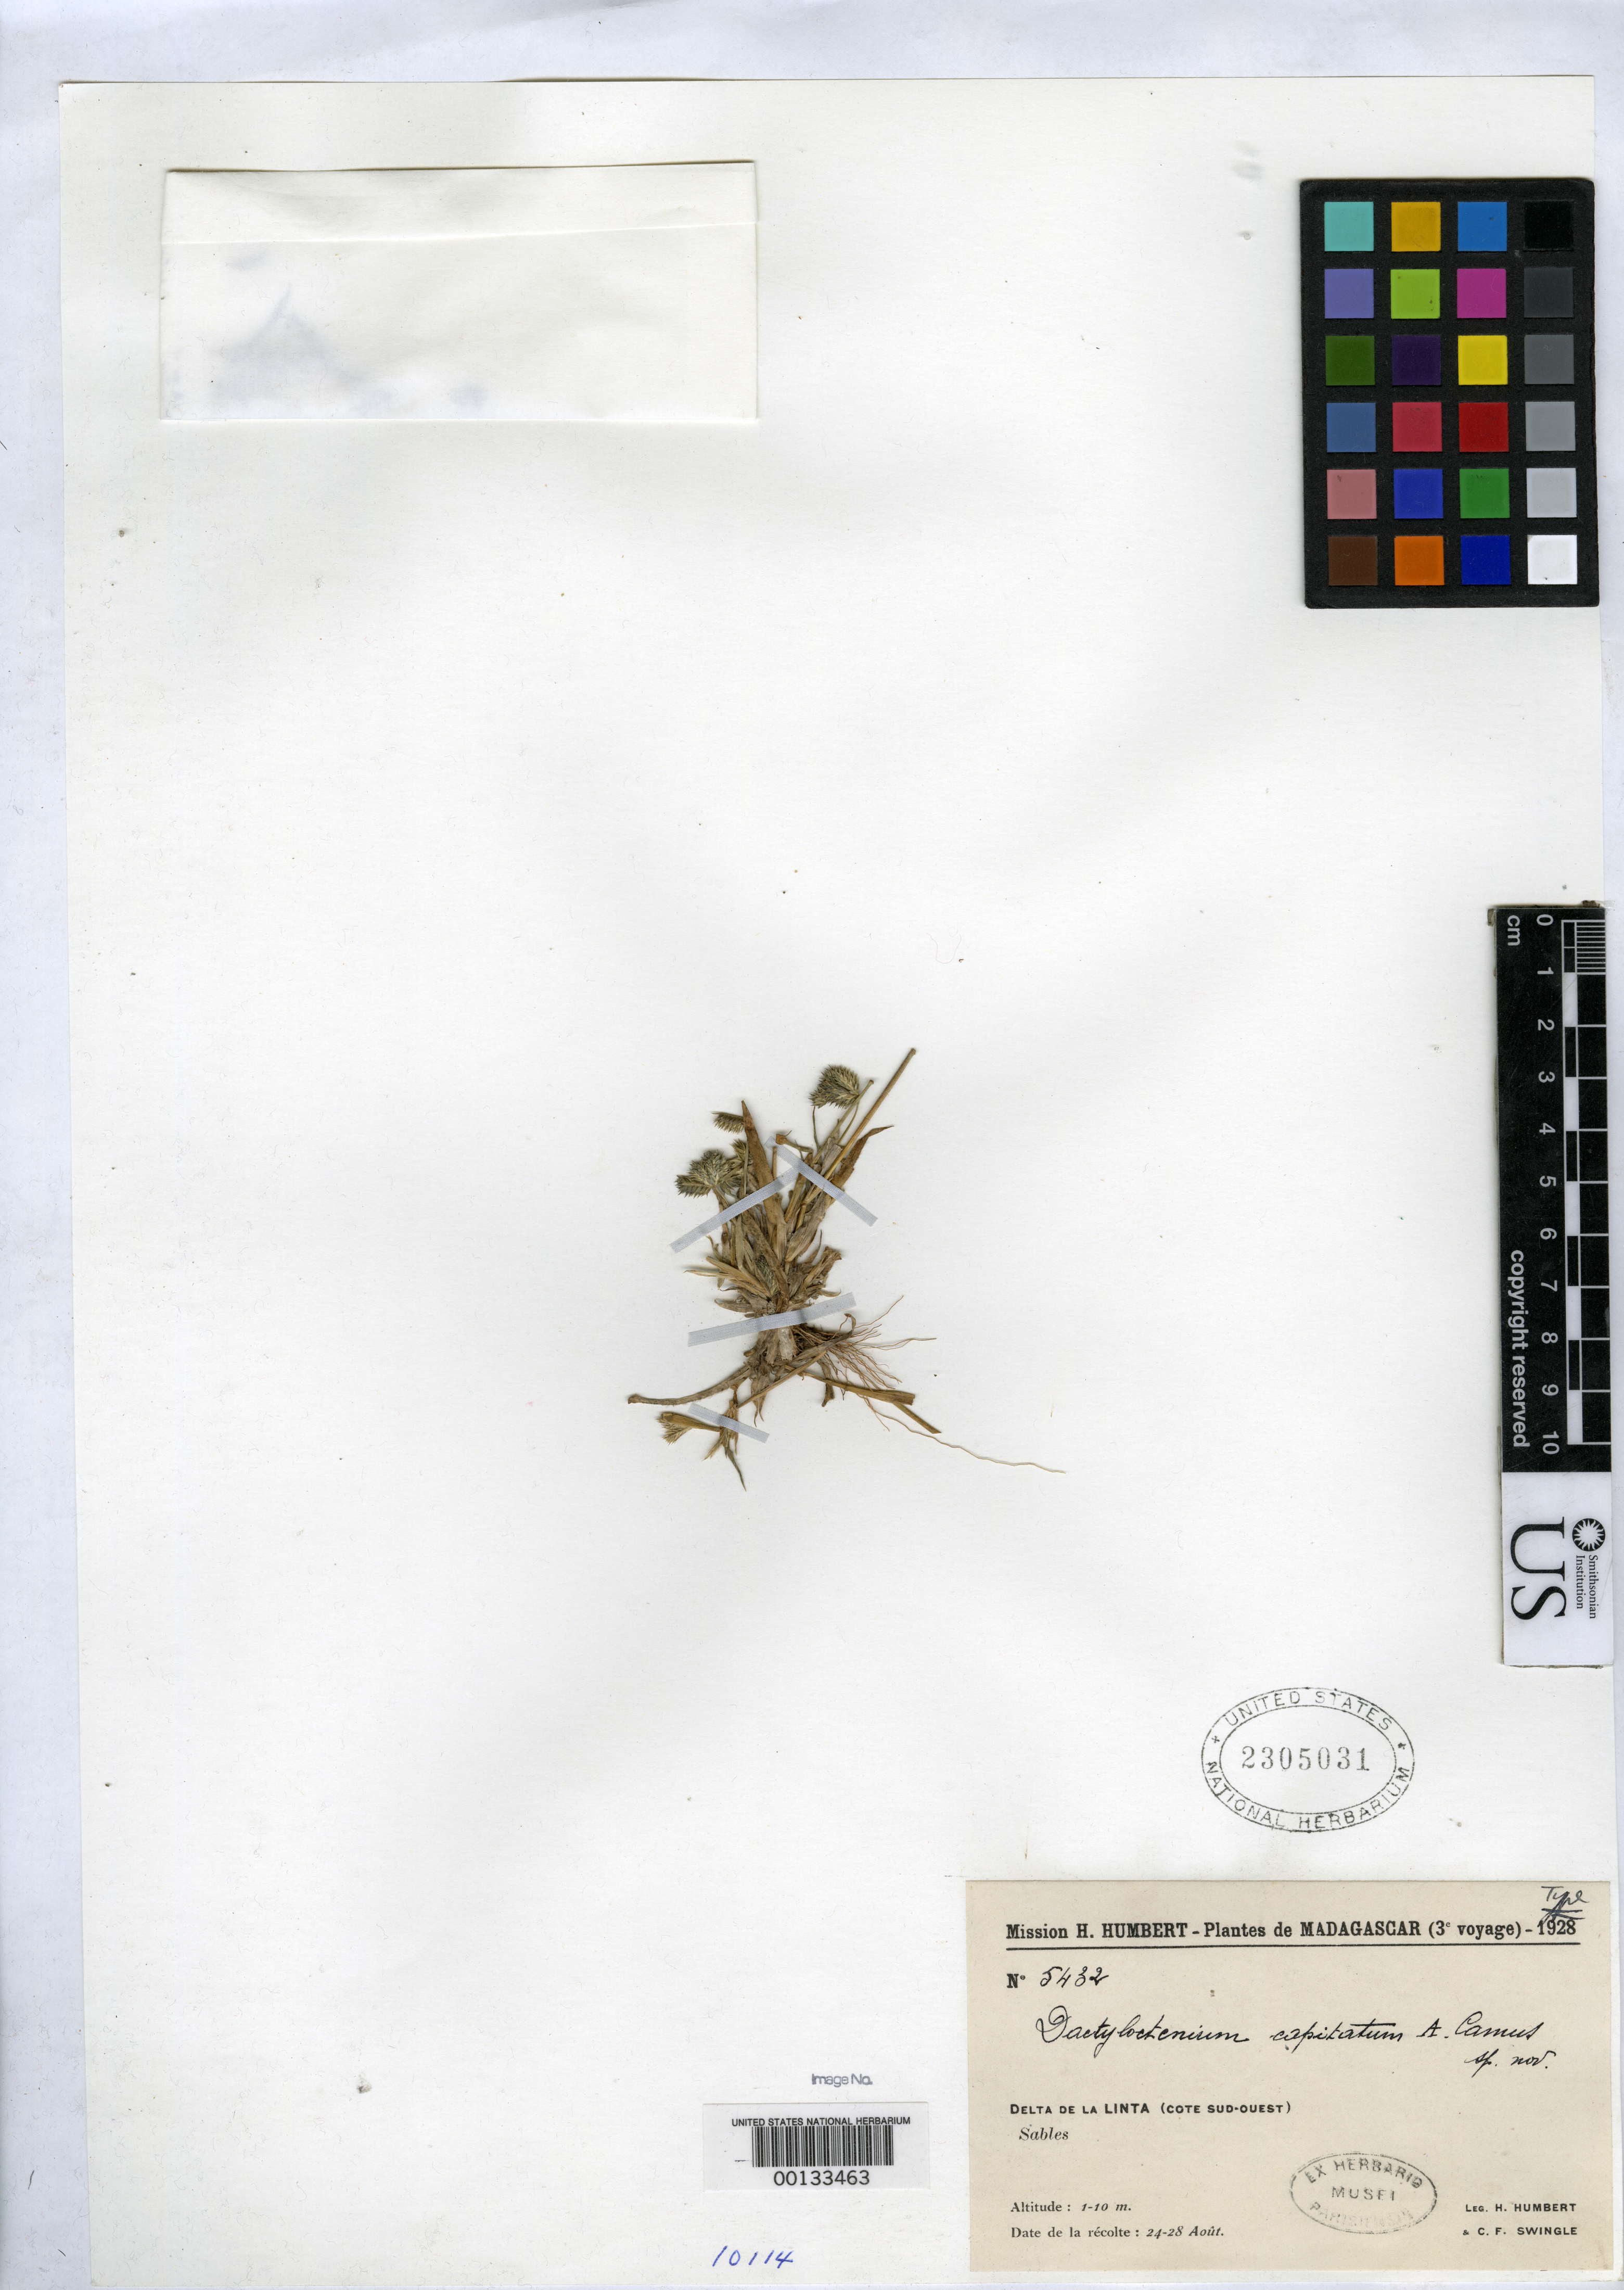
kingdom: Plantae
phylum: Tracheophyta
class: Liliopsida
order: Poales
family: Poaceae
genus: Dactyloctenium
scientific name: Dactyloctenium capitatum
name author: A. Camus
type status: Isotype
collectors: H. Humbert & C. Swingle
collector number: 5432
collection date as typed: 24 Aug 1928 to 28 Aug 1928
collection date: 1928-08-24/1928-08-28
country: Madagascar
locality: Delta de La Linta; alt. 1- 10m.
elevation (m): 1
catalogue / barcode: US 2305031